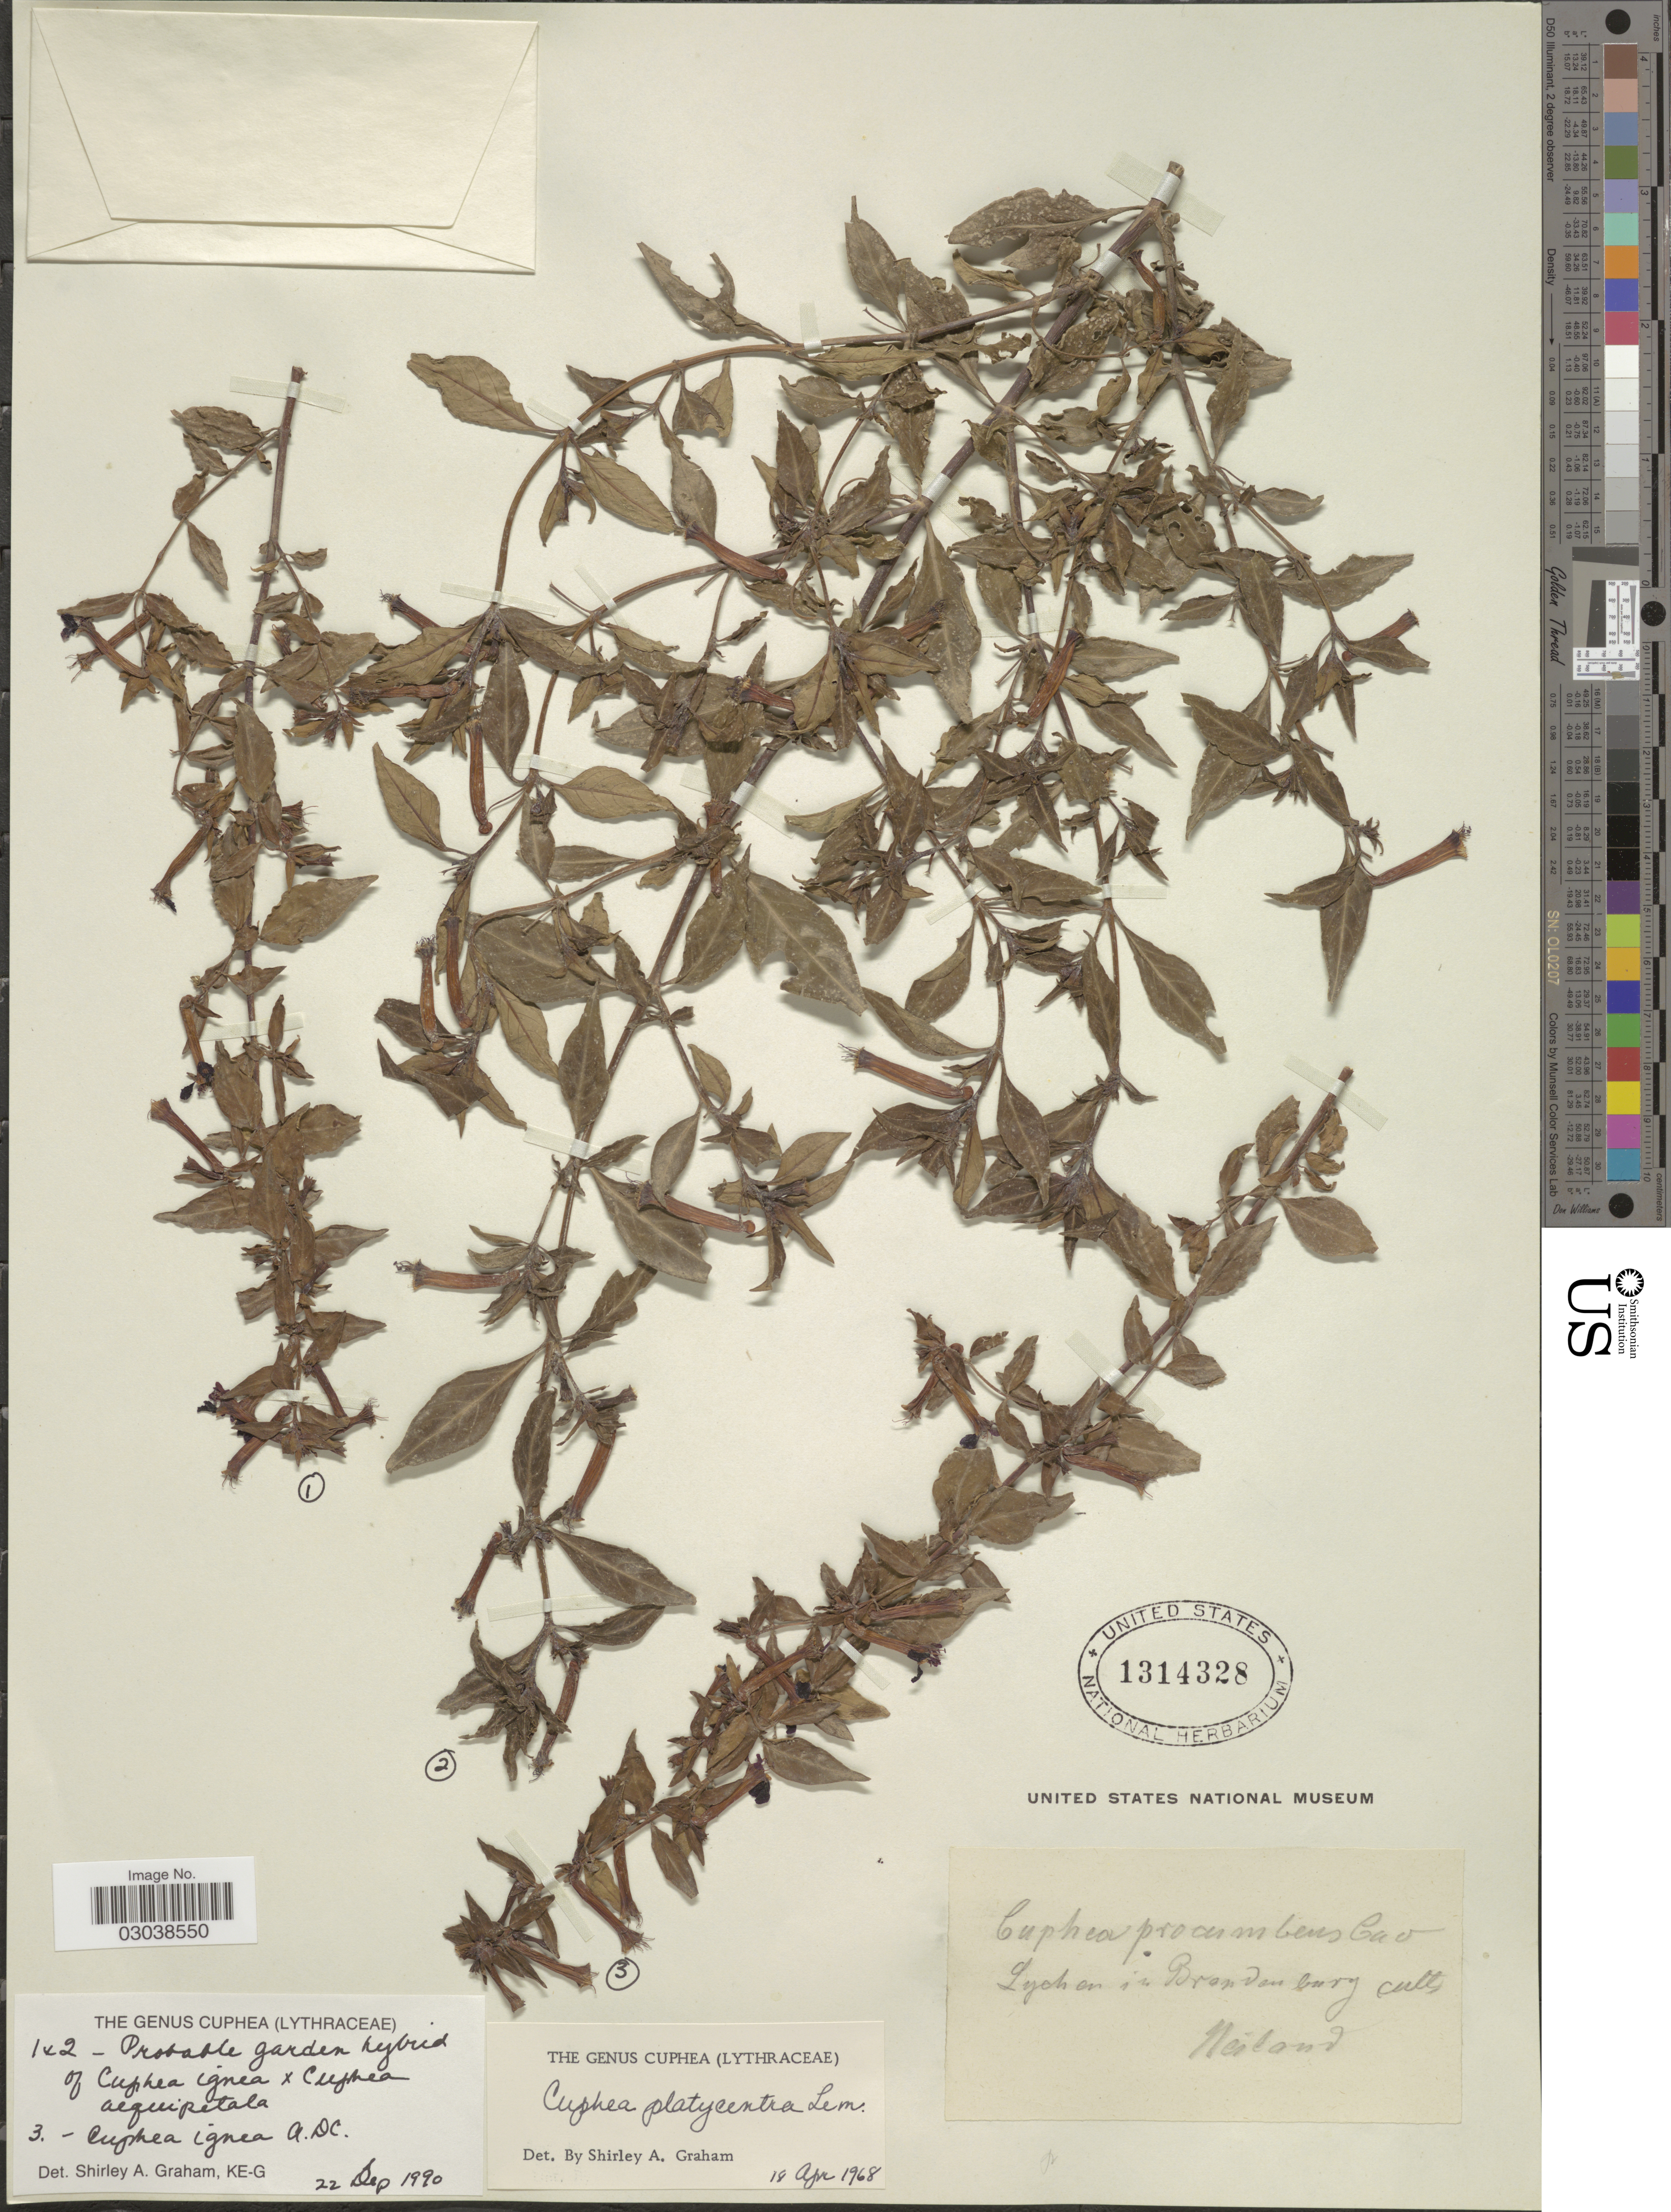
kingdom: Plantae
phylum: Tracheophyta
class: Magnoliopsida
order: Myrtales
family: Lythraceae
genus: Cuphea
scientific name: Cuphea ignea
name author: A. DC.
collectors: Neiland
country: Germany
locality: Lychen in Brandenburg cult.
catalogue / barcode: US 1314328